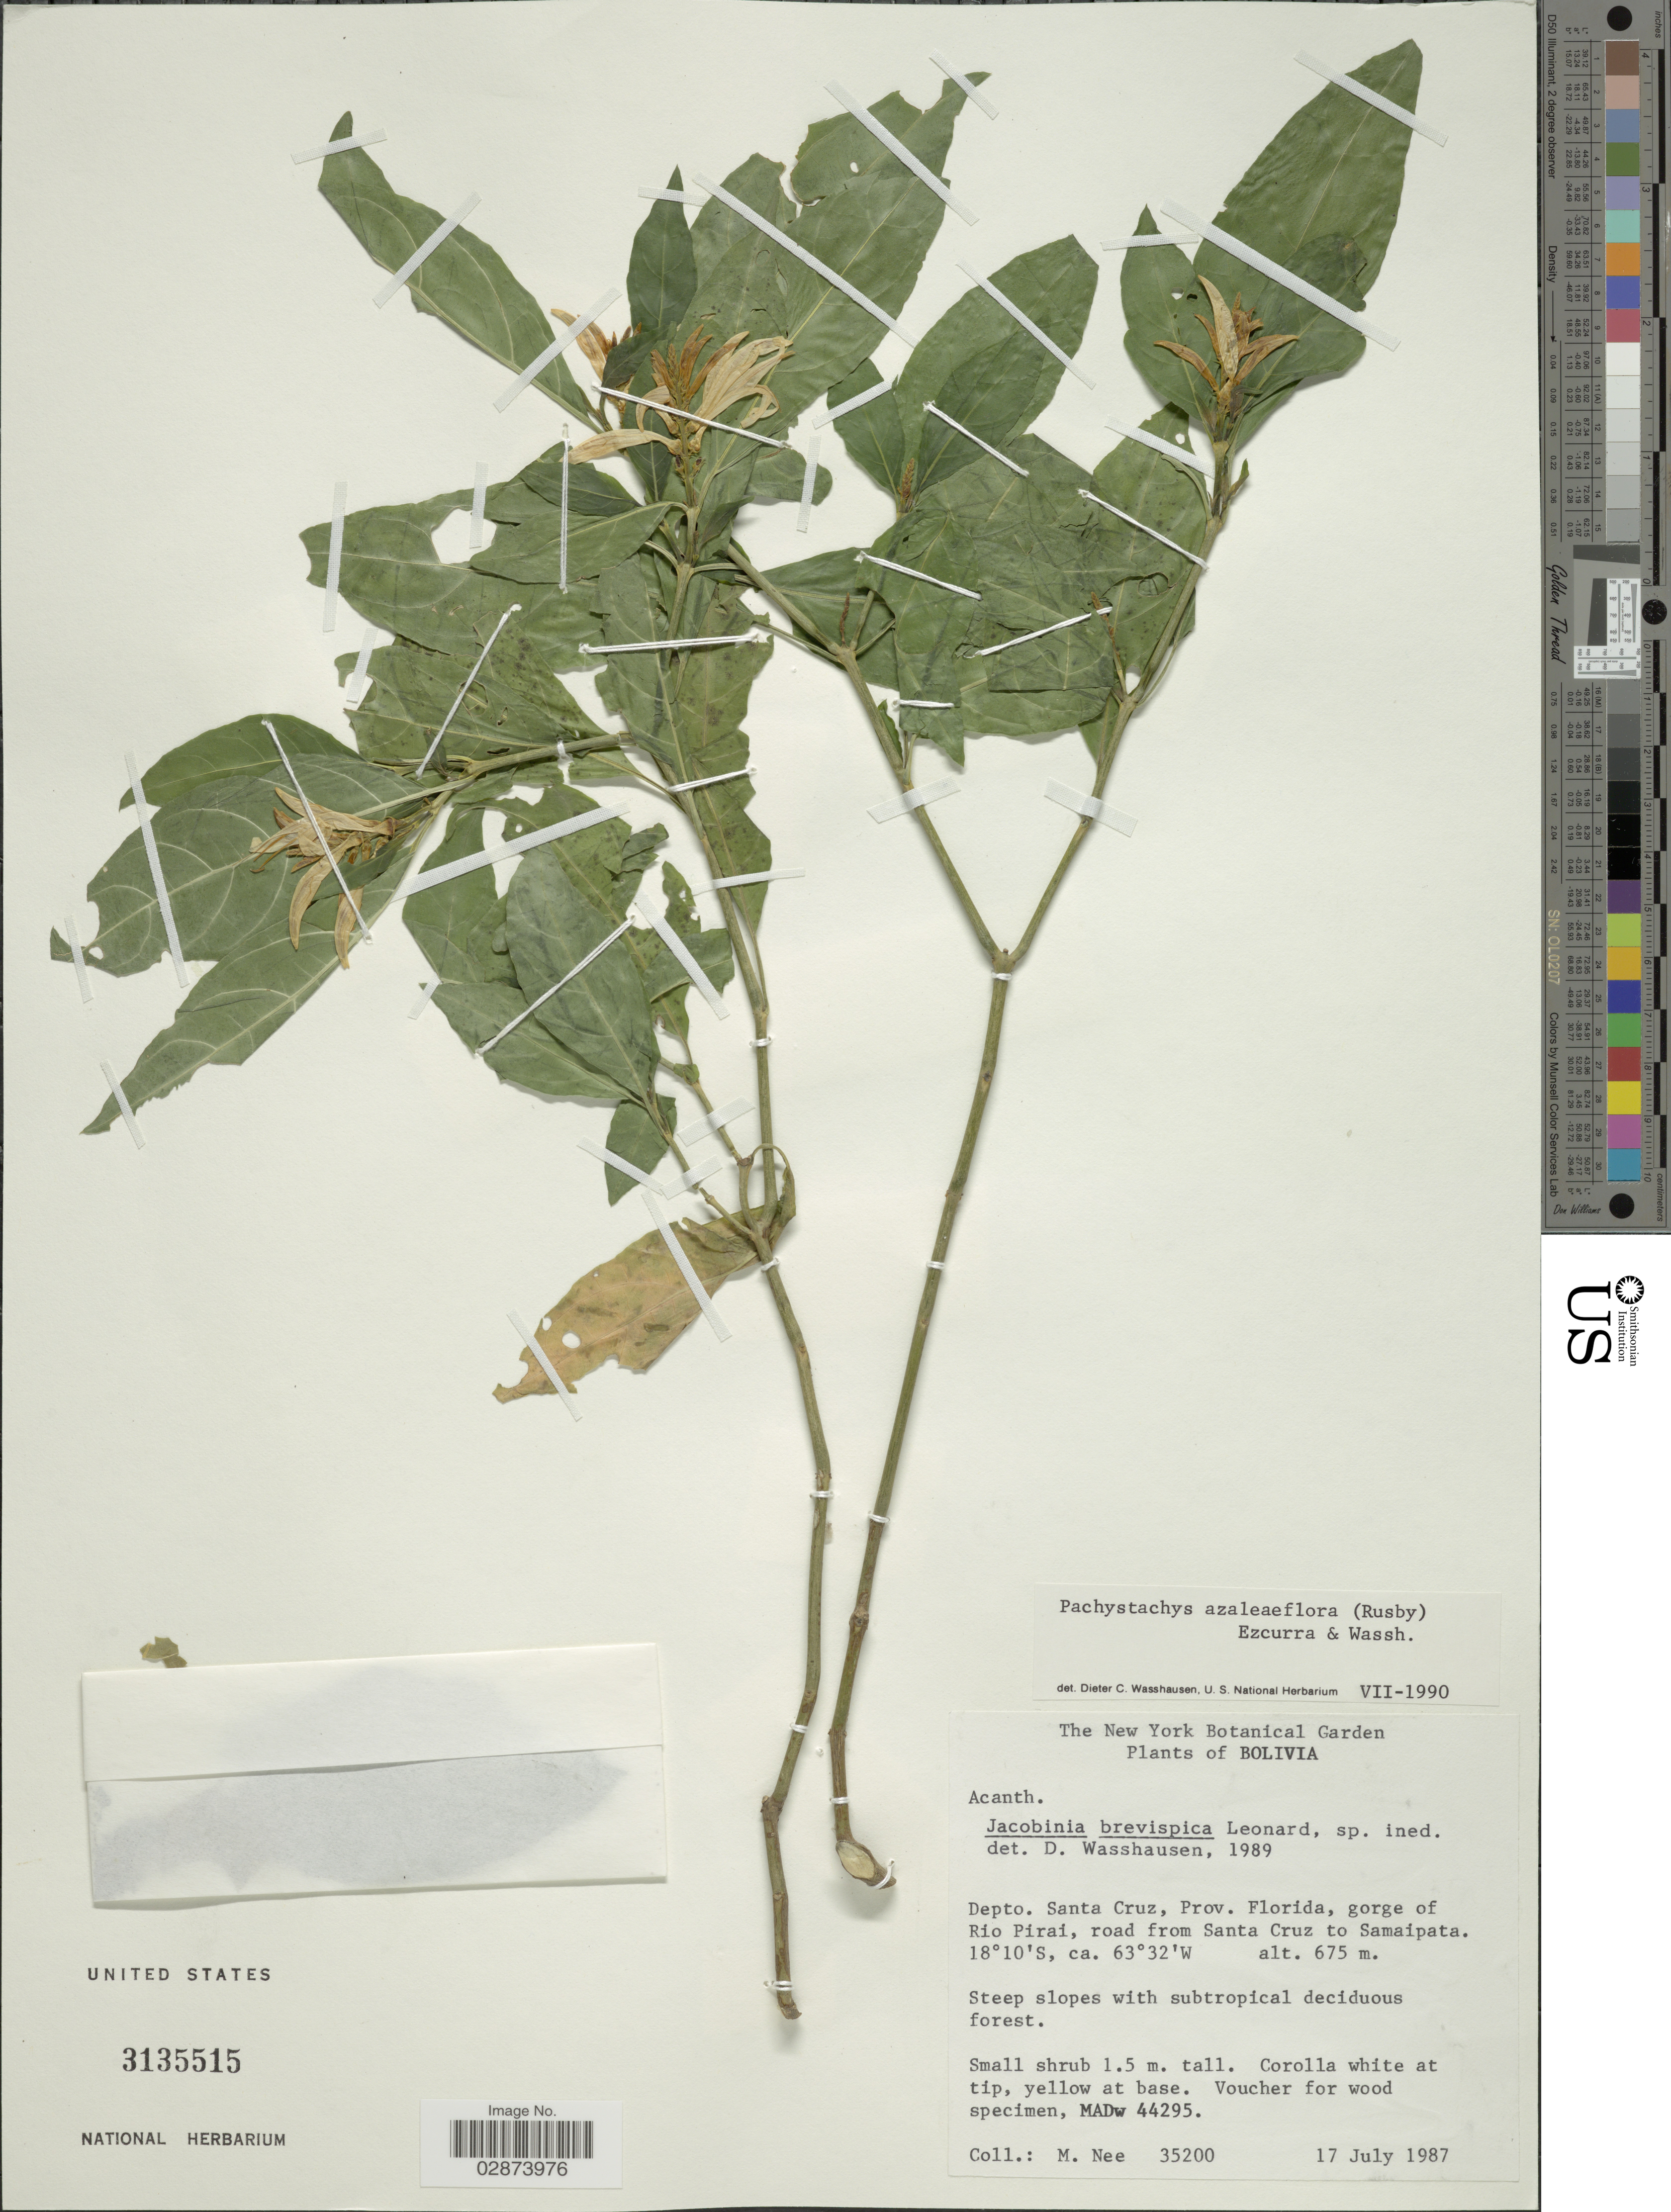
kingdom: Plantae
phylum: Tracheophyta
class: Magnoliopsida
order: Lamiales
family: Acanthaceae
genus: Schaueria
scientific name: Schaueria azaleiflora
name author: Rusby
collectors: M. Nee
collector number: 35200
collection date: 1987-07-17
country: Bolivia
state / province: Santa Cruz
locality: Depto. de Santa Cruz, Prov. Florida, gorge of Rio Pirai, road from Santa Cruz to Samaipata.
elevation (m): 675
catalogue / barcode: US 3135515